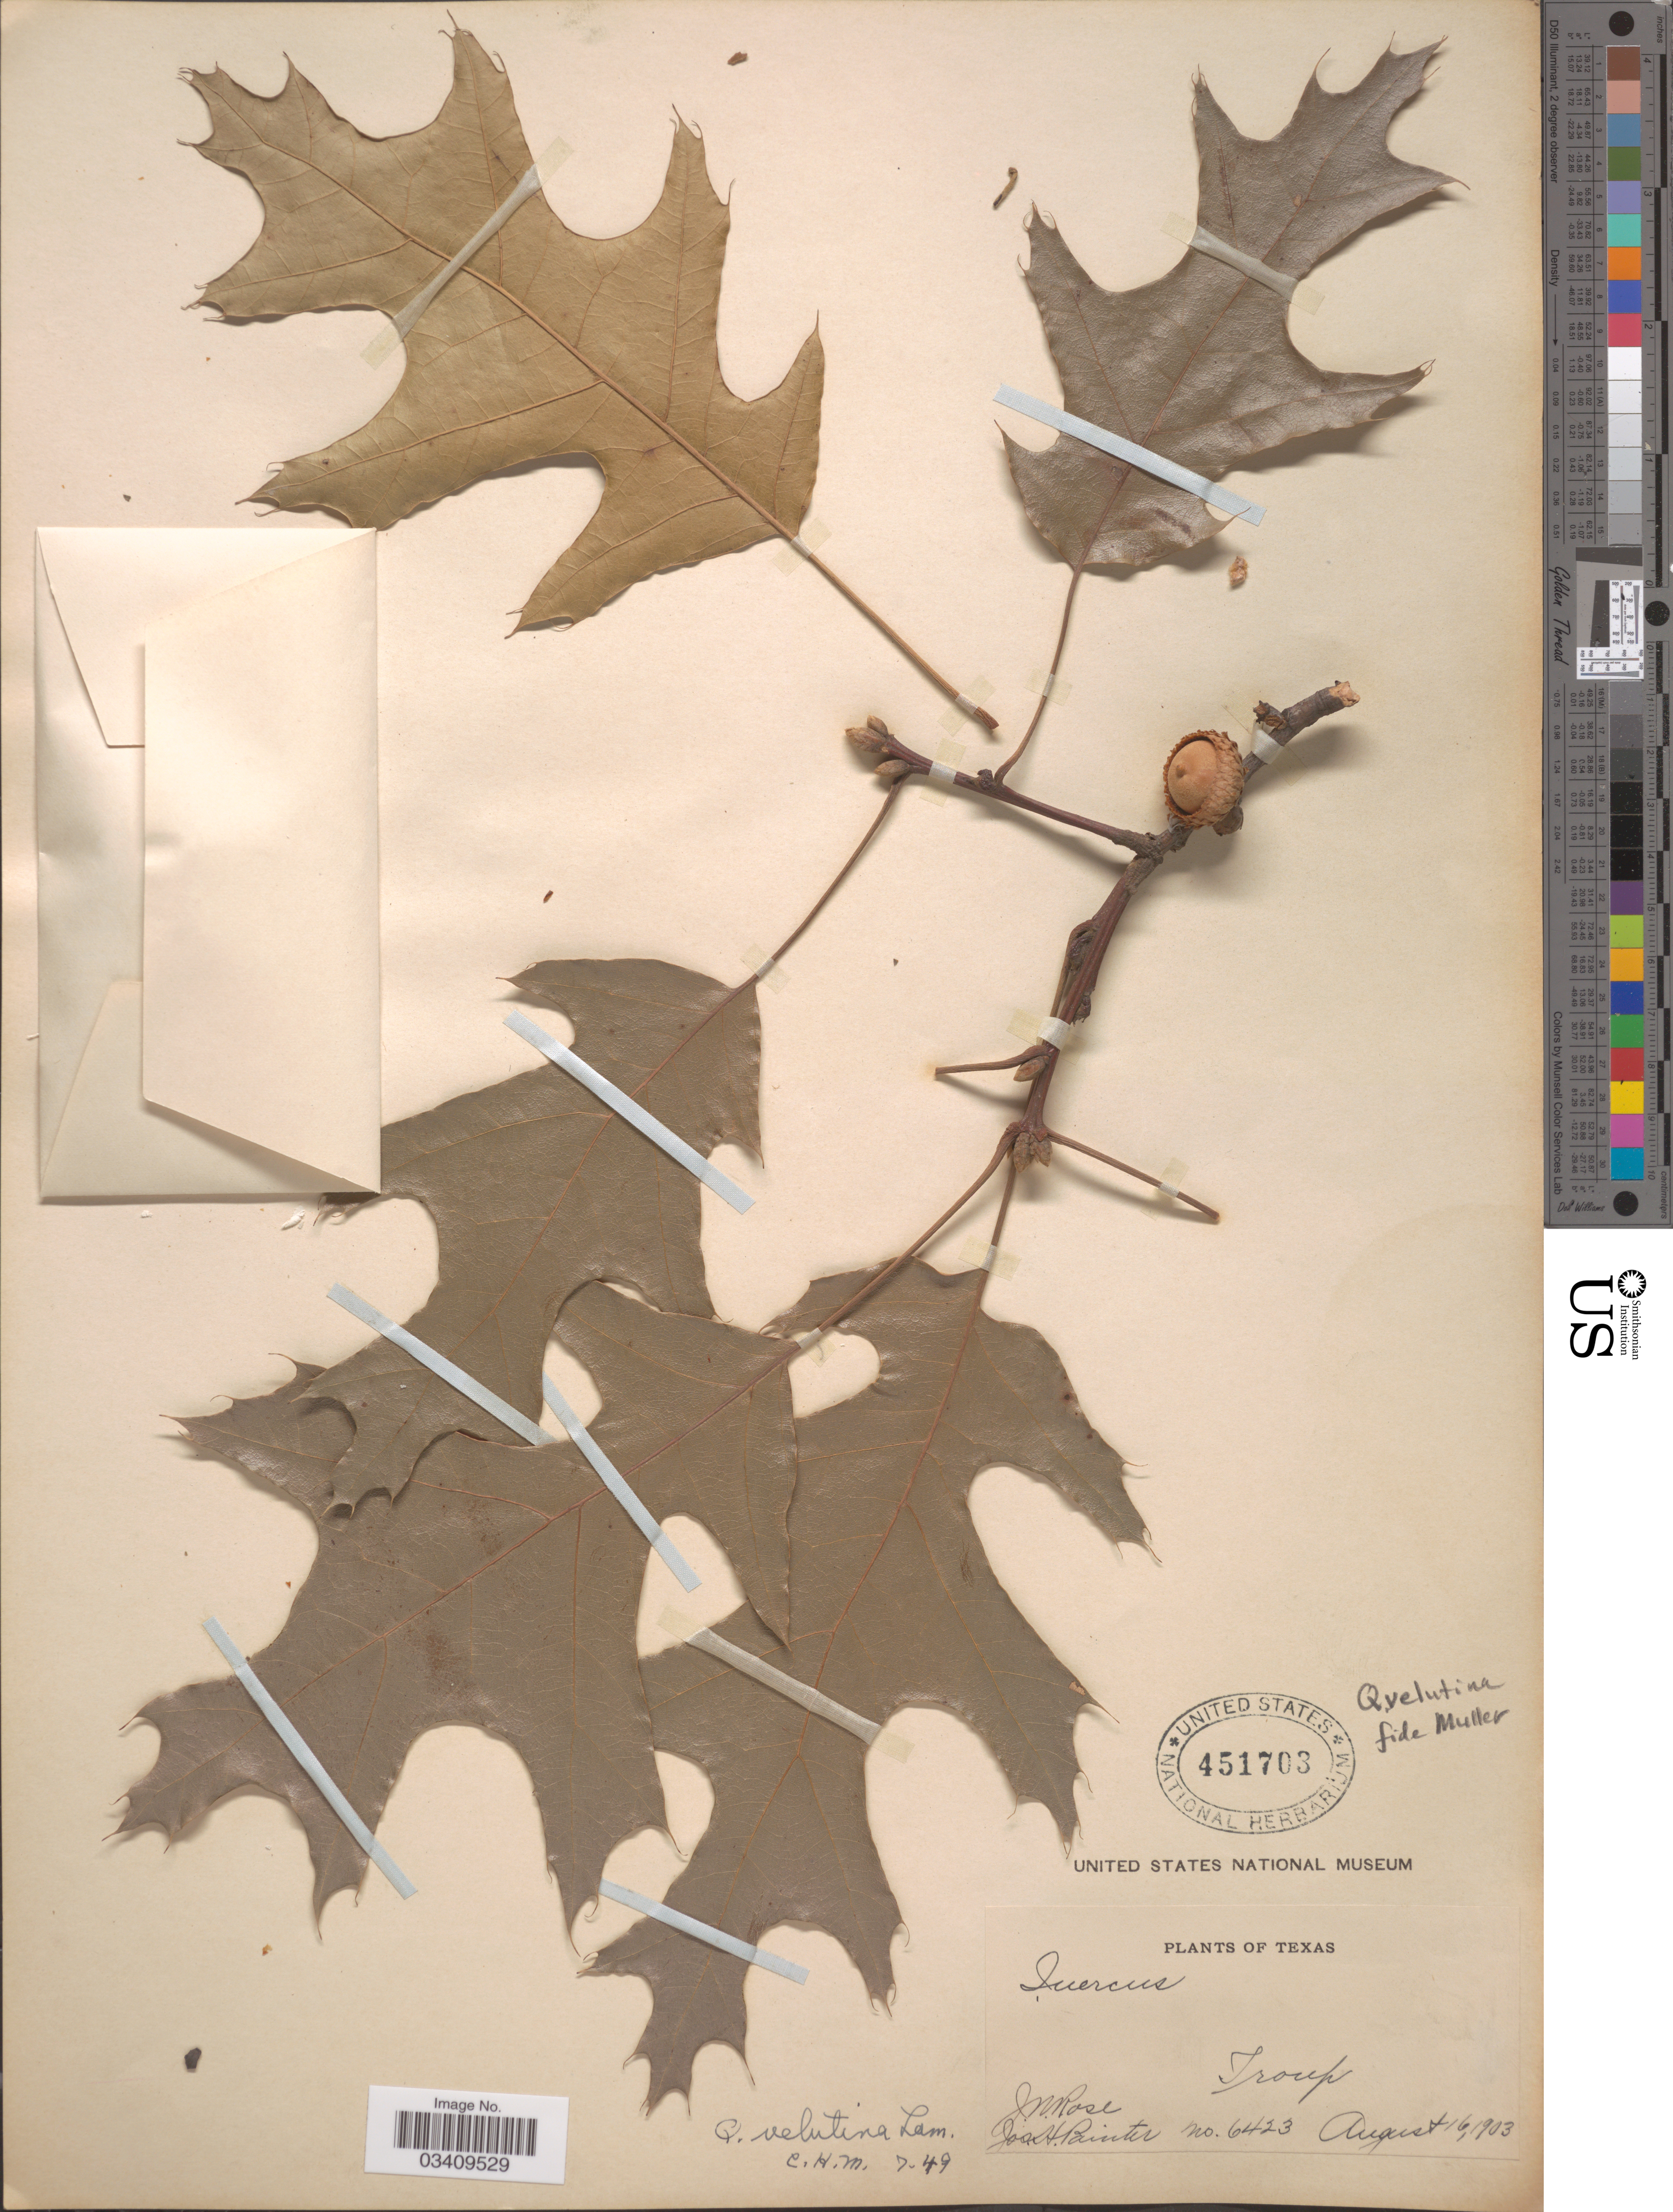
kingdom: Plantae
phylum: Tracheophyta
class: Magnoliopsida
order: Fagales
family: Fagaceae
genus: Quercus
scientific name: Quercus velutina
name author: Lam.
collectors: J. N. Rose & J. H. Painter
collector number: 6423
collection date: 1903-08-16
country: United States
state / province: Texas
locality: Troup.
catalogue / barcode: US 451703